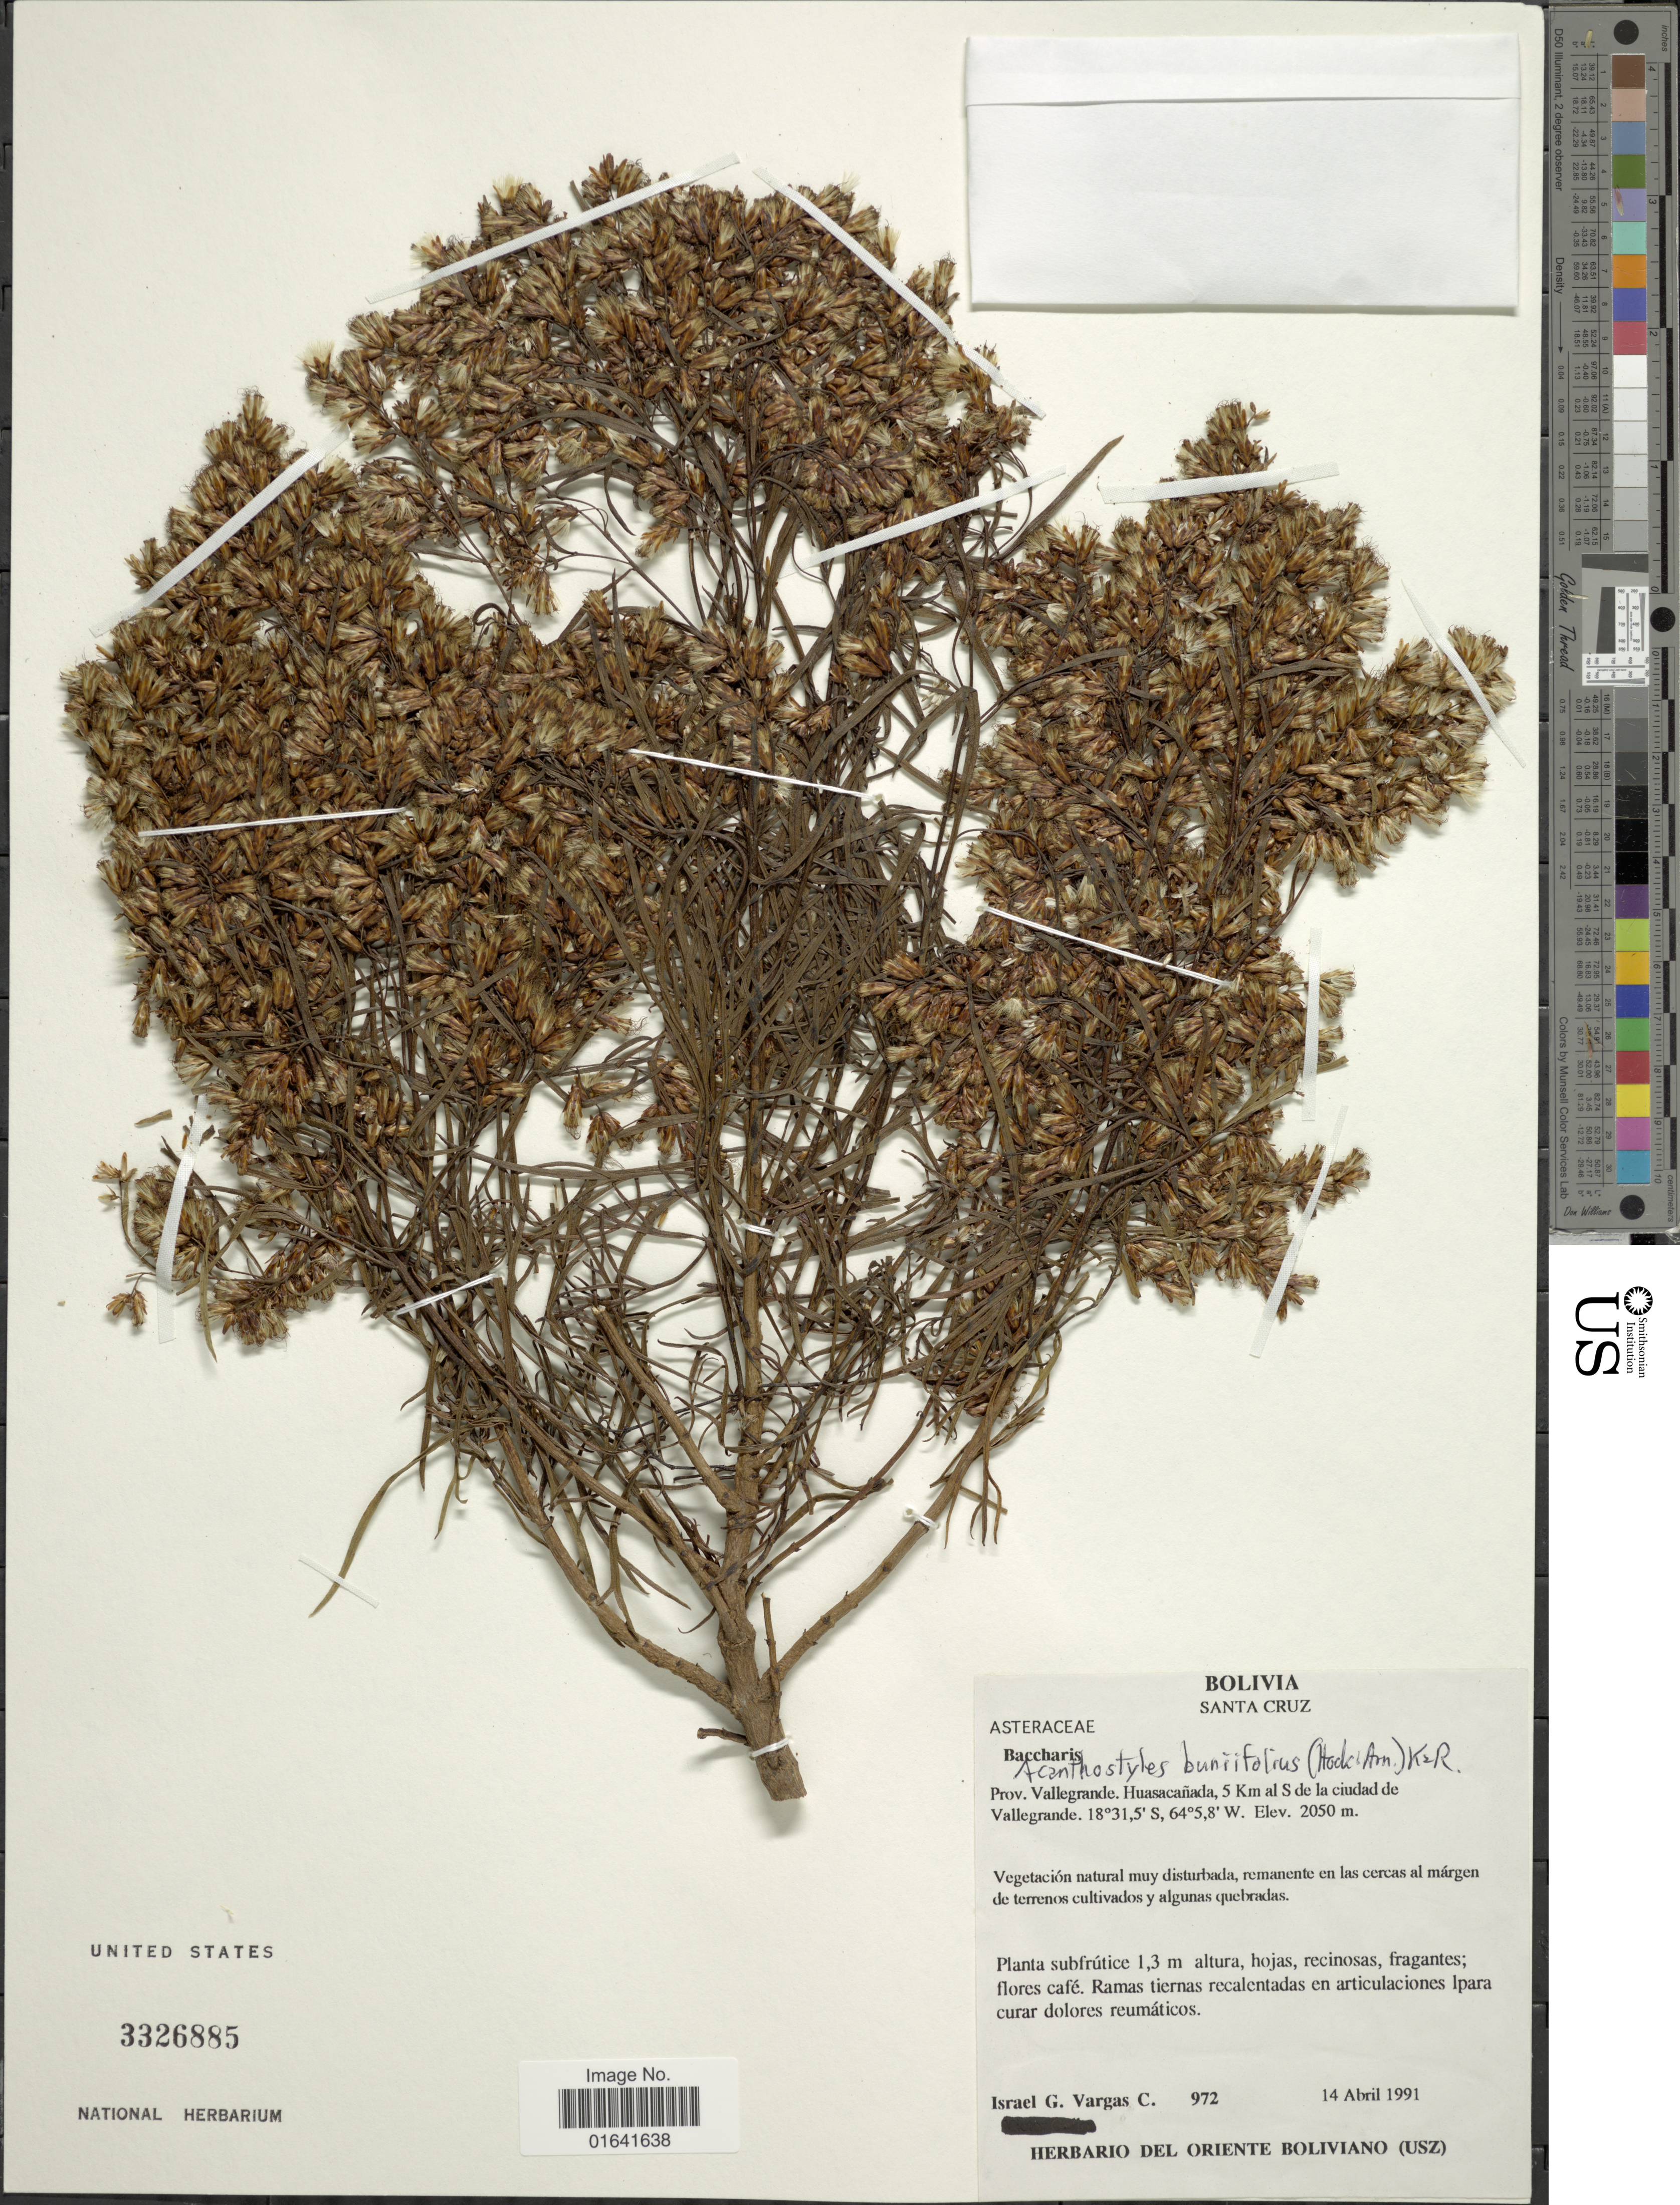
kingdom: Plantae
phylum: Tracheophyta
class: Magnoliopsida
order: Asterales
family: Asteraceae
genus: Acanthostyles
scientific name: Acanthostyles buniifolius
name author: (Hook. & Arn.) R.M. King & H. Rob.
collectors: I. Vargas C.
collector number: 972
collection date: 1991-04-14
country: Bolivia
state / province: Santa Cruz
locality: Prov. Vallegrande, Huasacañada, 5 Km de la ciudad de Vallegrande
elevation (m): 2050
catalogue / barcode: US 3326885